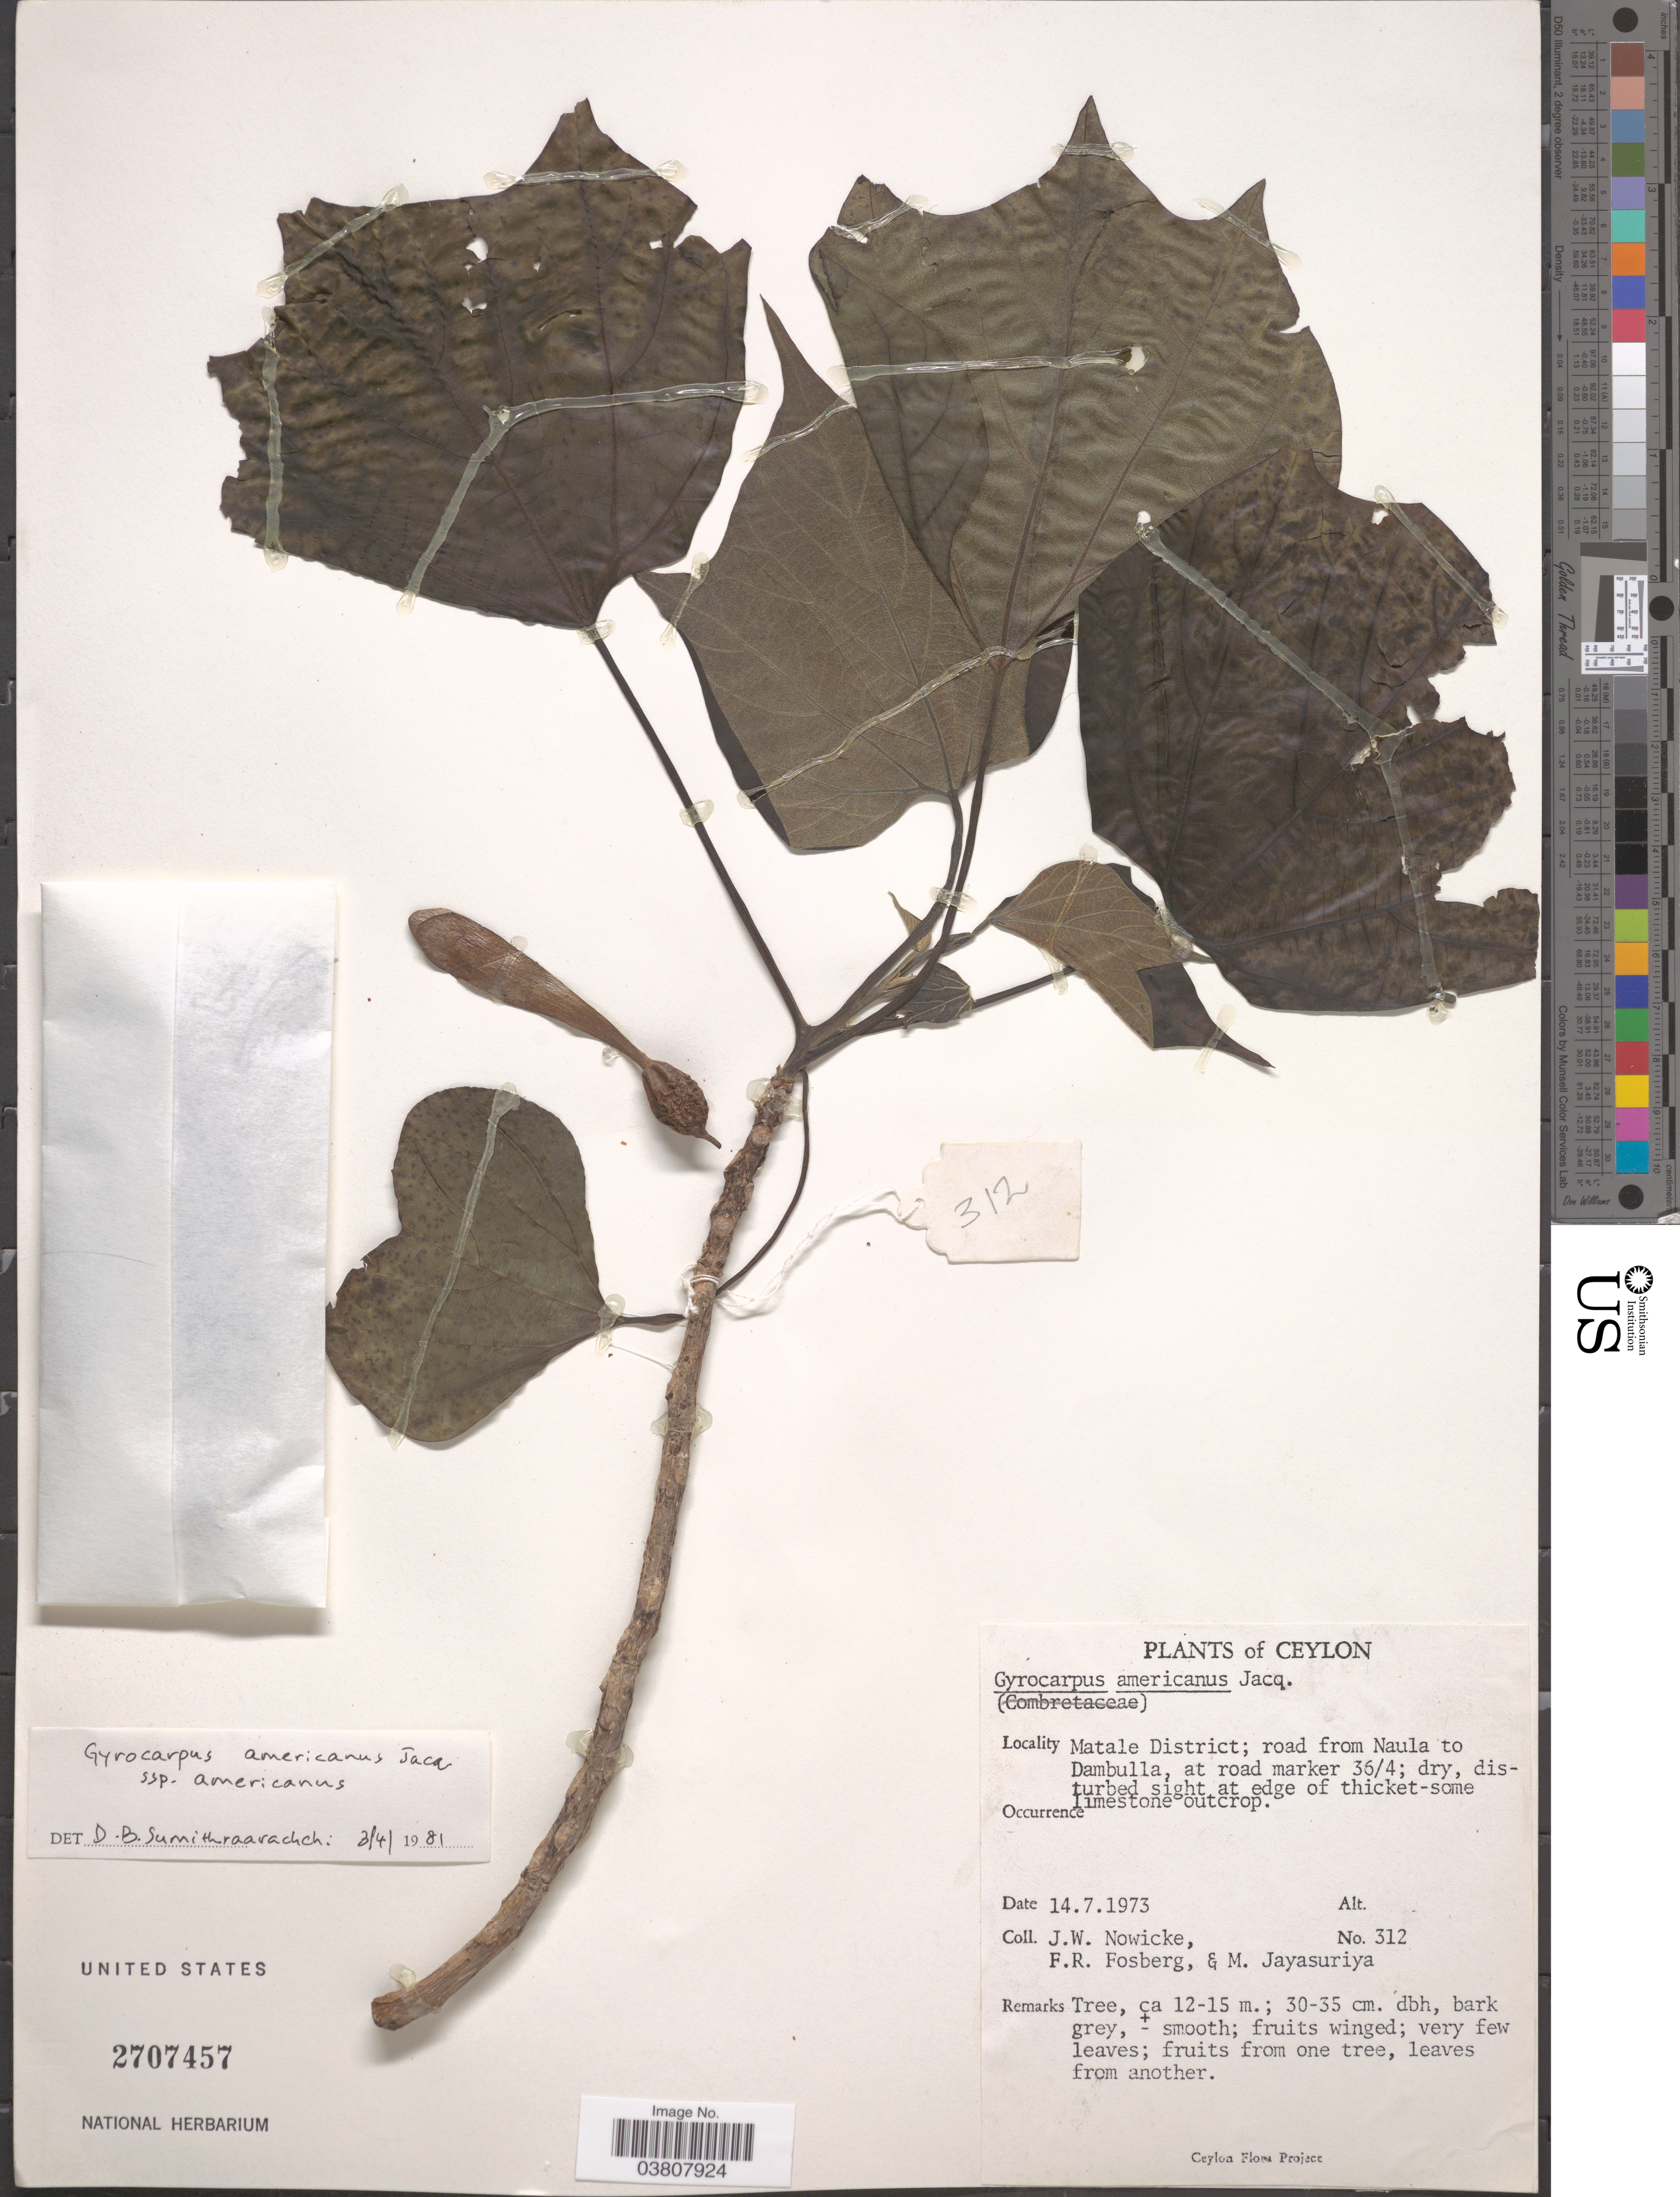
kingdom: Plantae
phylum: Tracheophyta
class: Magnoliopsida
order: Laurales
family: Hernandiaceae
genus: Gyrocarpus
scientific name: Gyrocarpus americanus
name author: Jacq.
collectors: J. W. Nowicke, F. R. Fosberg & M. Jayasuriya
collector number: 312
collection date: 1973-07-14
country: Sri Lanka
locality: Ceylon. Matale District; road from Naula to Dambulla, at road marker 36/4.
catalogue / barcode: US 2707457